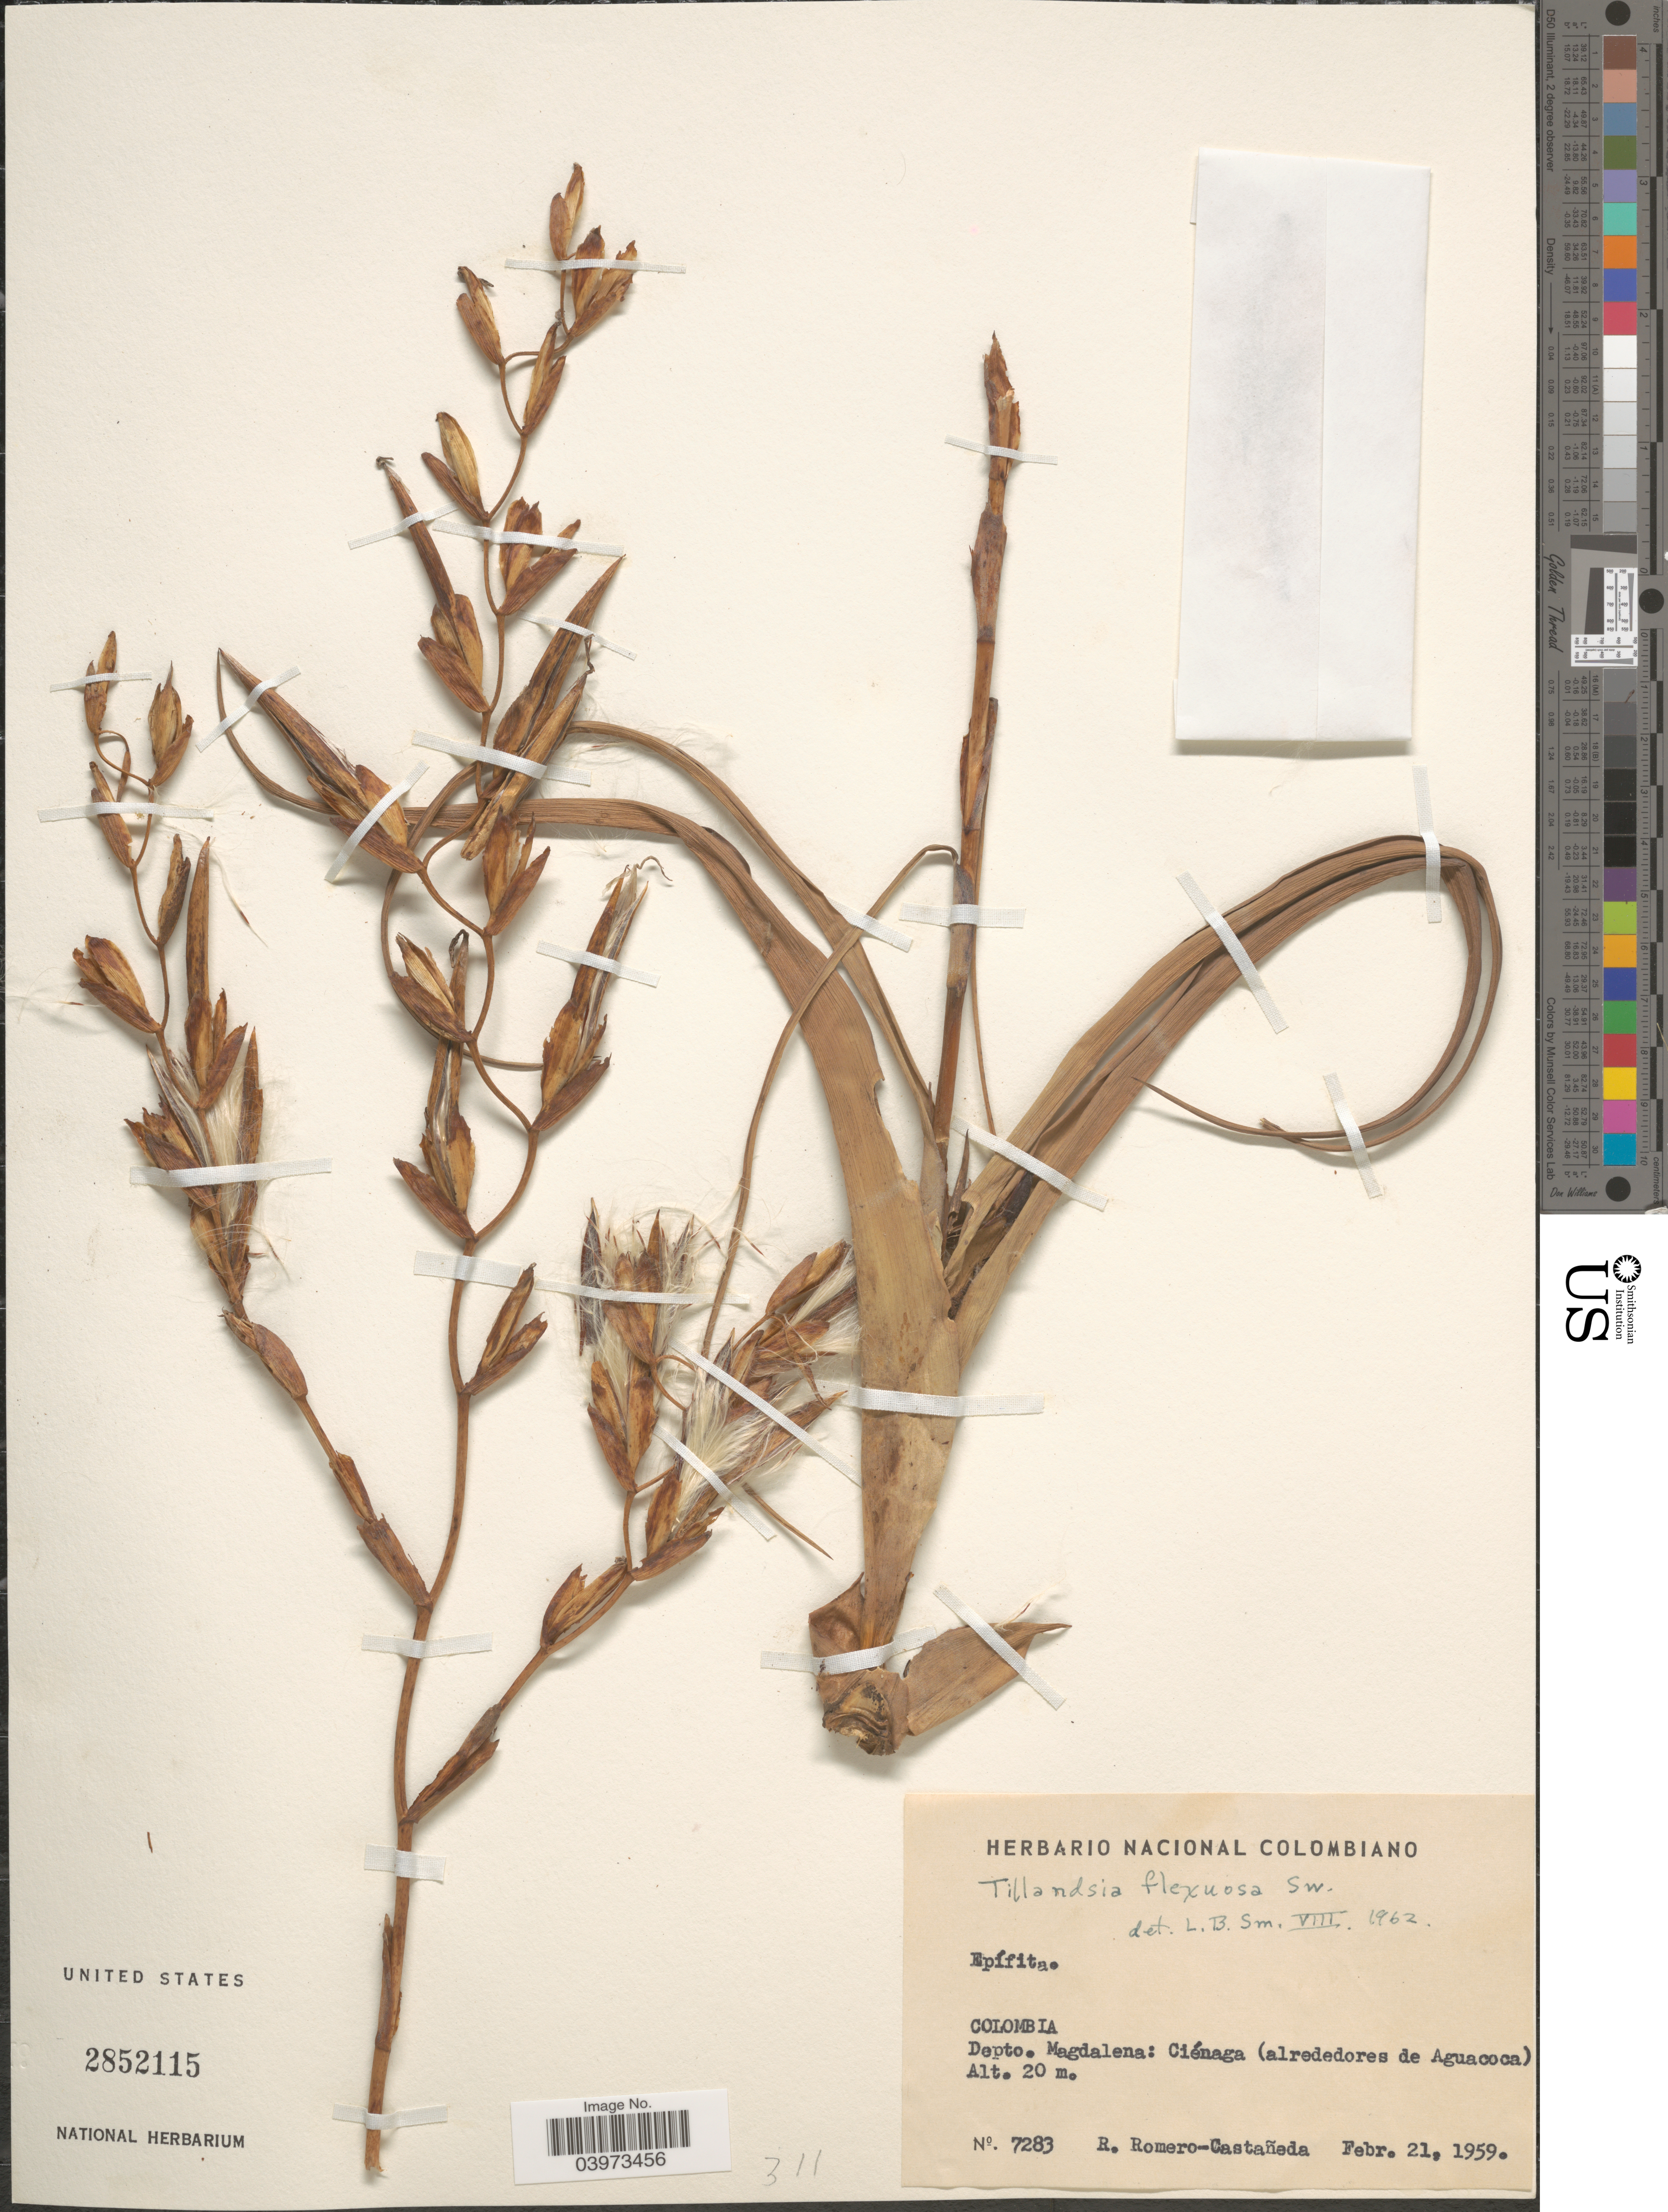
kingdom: Plantae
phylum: Tracheophyta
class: Liliopsida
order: Poales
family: Bromeliaceae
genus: Tillandsia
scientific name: Tillandsia flexuosa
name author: Sw.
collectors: R. Romero Castañeda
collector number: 7283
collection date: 1959-02-21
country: Colombia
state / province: Magdalena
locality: Depto. Magdalena: Ciénaga (alrededores de Aguacoca).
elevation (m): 20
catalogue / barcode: US 2852115